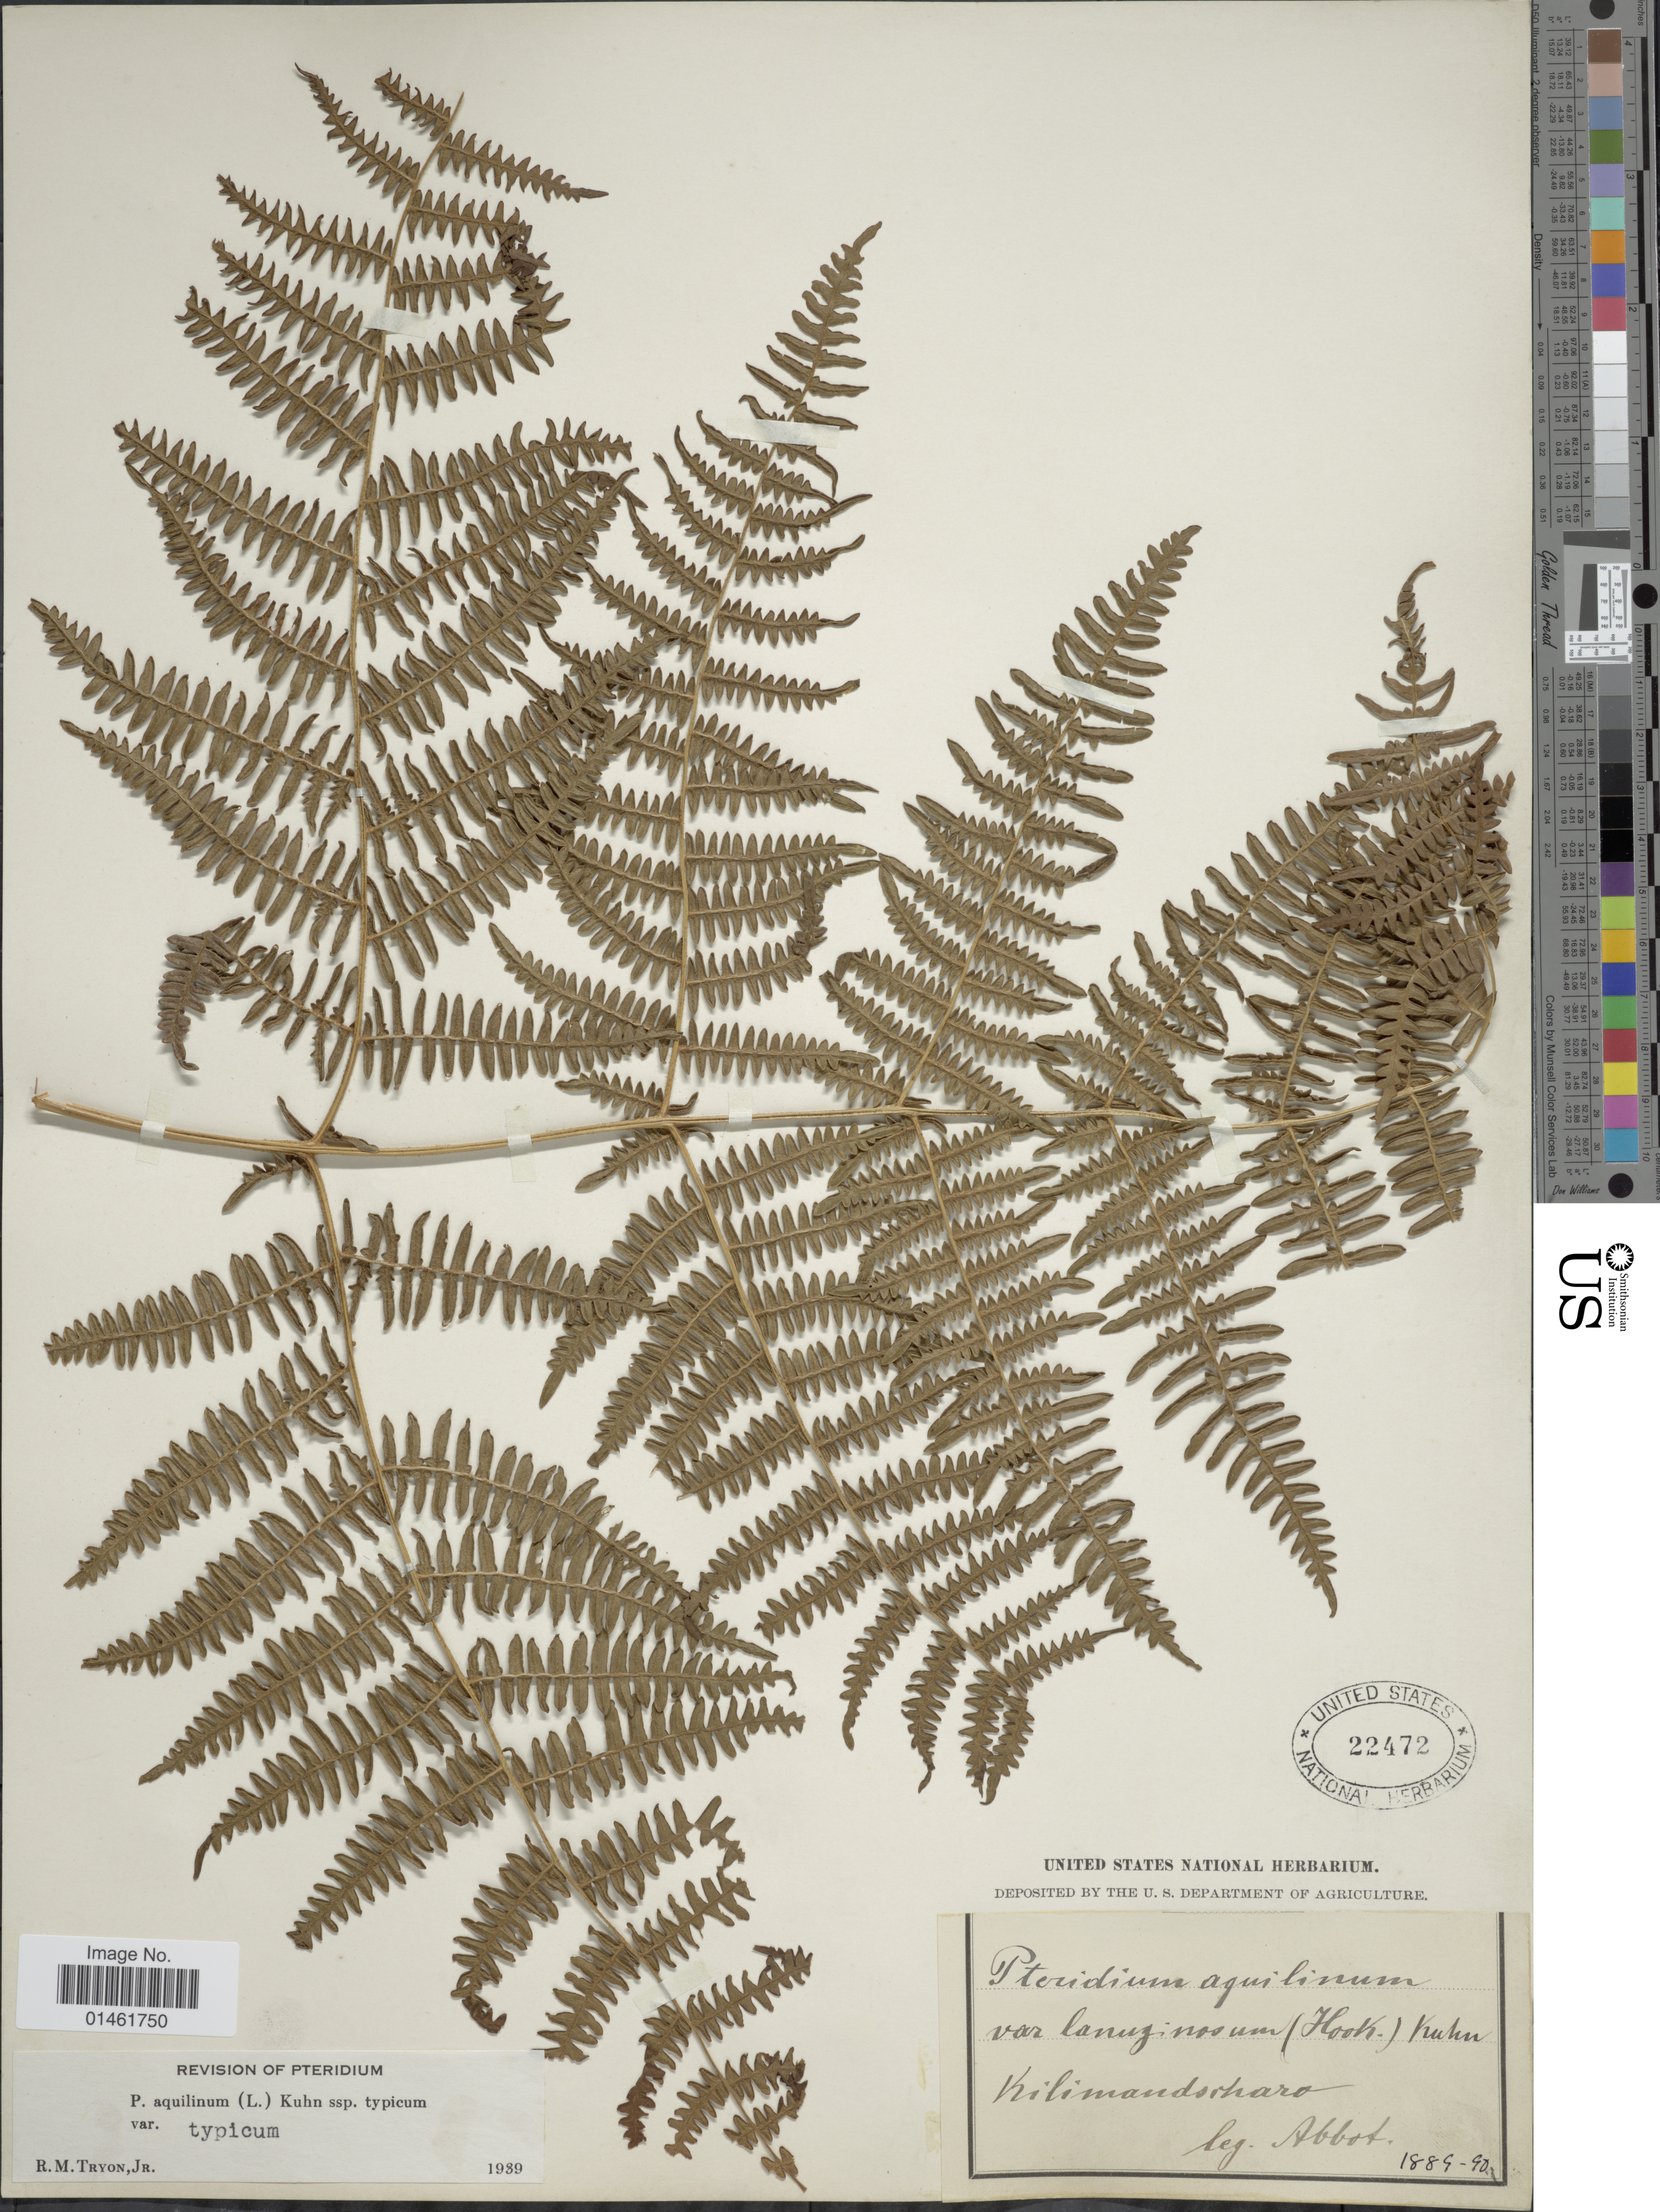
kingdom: Plantae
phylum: Tracheophyta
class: Polypodiopsida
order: Polypodiales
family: Dennstaedtiaceae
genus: Pteridium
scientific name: Pteridium aquilinum var. typicum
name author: R.M. Tryon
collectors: -- Abbot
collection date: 1889/1890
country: Tanzania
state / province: Kilimanjaro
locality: Kilimandscharo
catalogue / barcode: US 22472